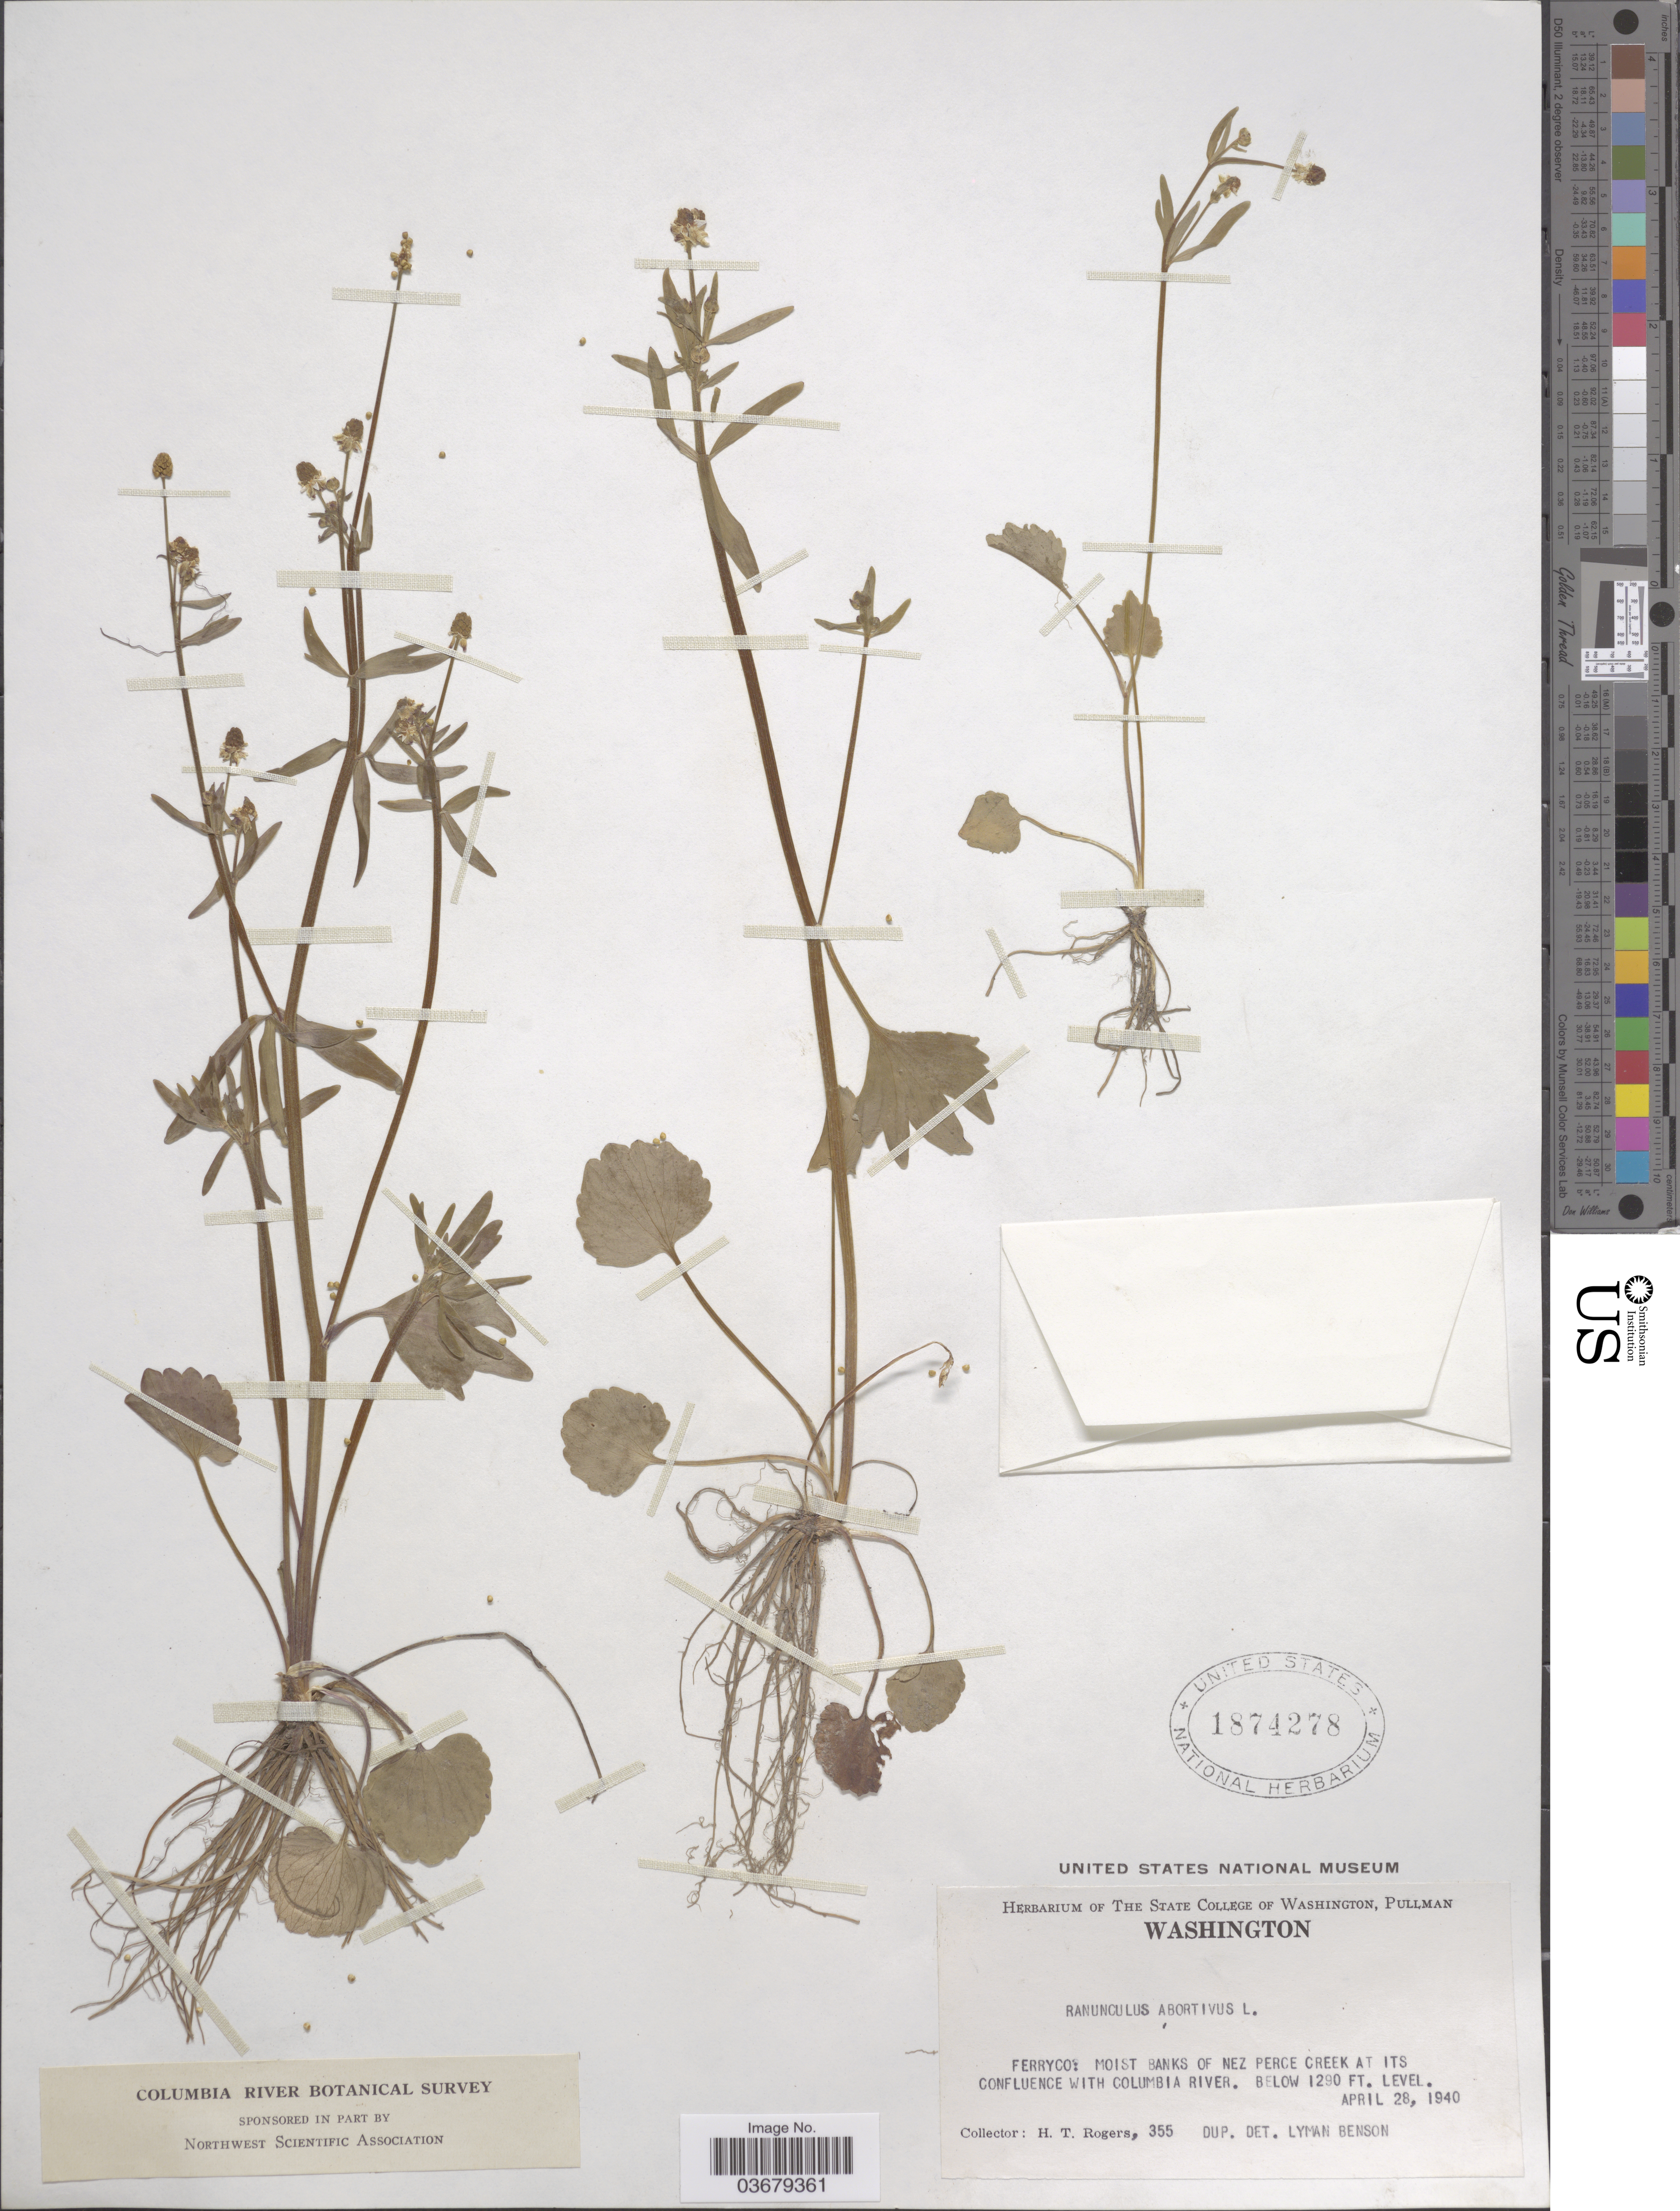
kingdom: Plantae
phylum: Tracheophyta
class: Magnoliopsida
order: Ranunculales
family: Ranunculaceae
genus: Ranunculus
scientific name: Ranunculus abortivus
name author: L.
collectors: H. Rogers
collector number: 355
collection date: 1940-04-28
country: United States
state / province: Washington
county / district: Ferry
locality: Moist banks of Nez Perce Creek at its confluence with Columbia River.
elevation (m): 393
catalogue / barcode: US 1874278